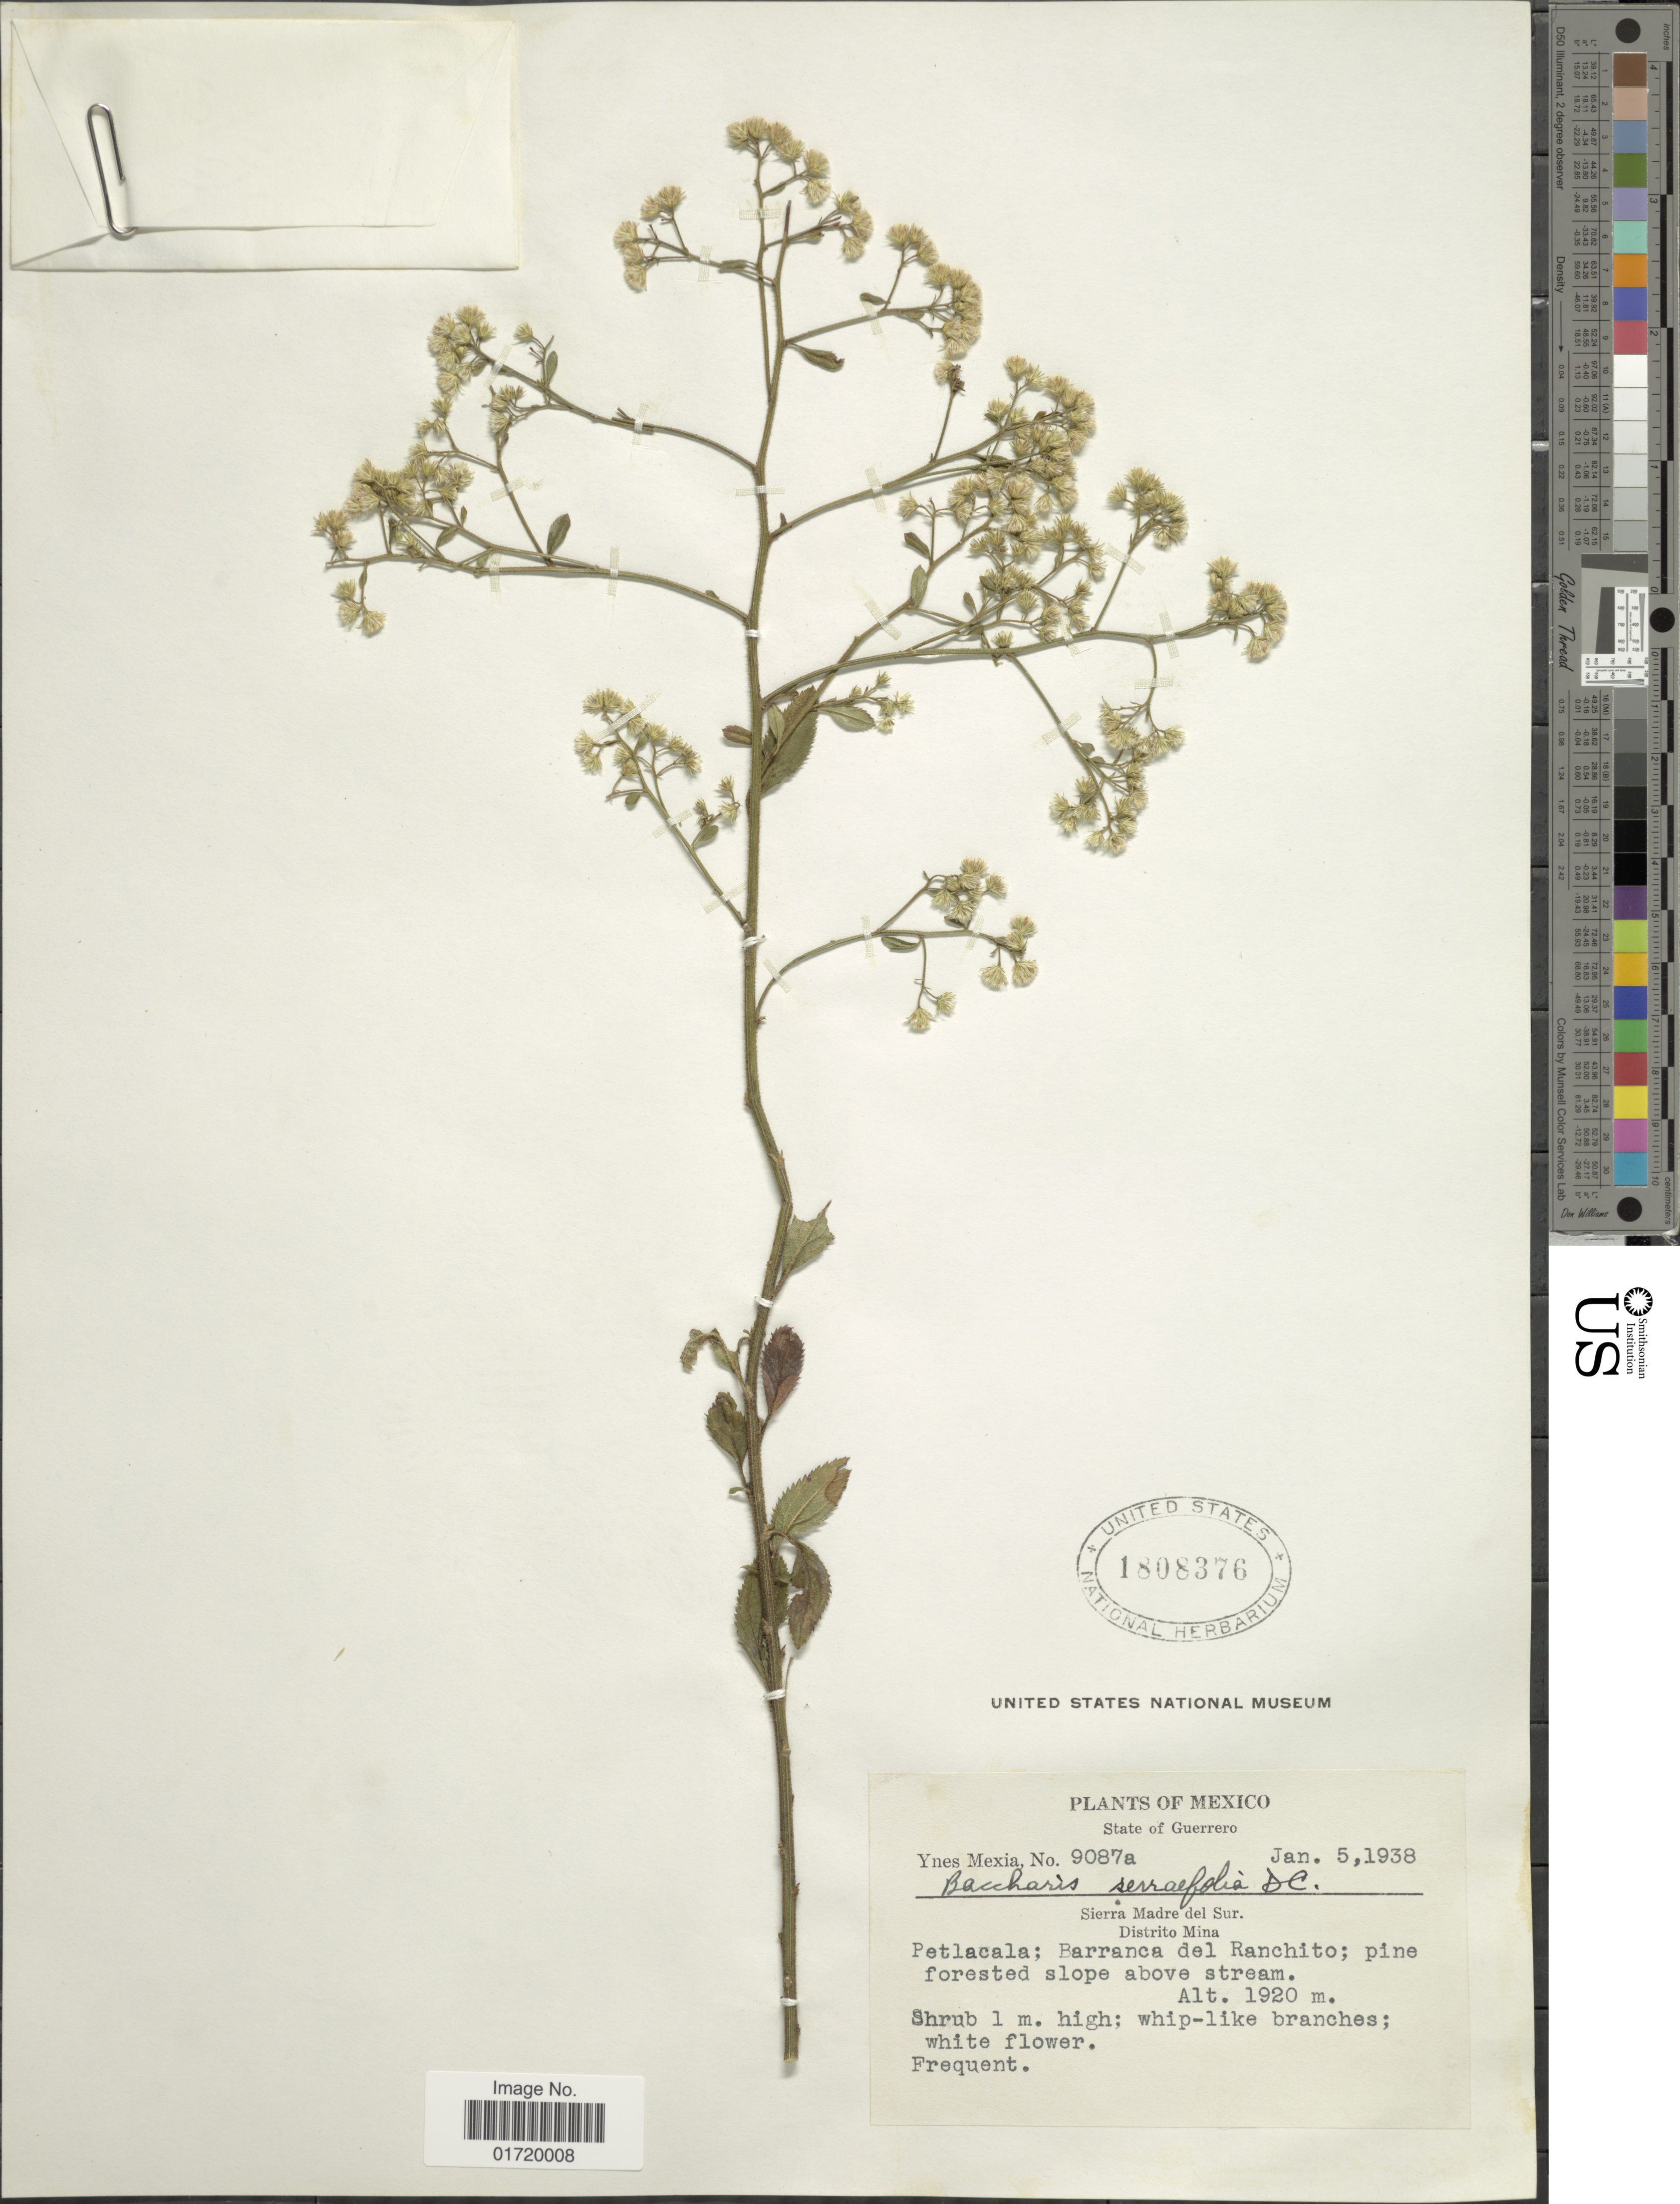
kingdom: Plantae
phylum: Tracheophyta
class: Magnoliopsida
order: Asterales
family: Asteraceae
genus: Baccharis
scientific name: Baccharis serrifolia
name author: DC.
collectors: Y. Mexia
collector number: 9087a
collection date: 1938-01-05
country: Mexico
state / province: Guerrero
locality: Sierra Madre del Sur, Distrito Mina, Petlacala, Barranca del Ranchito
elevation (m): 1920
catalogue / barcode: US 1808376